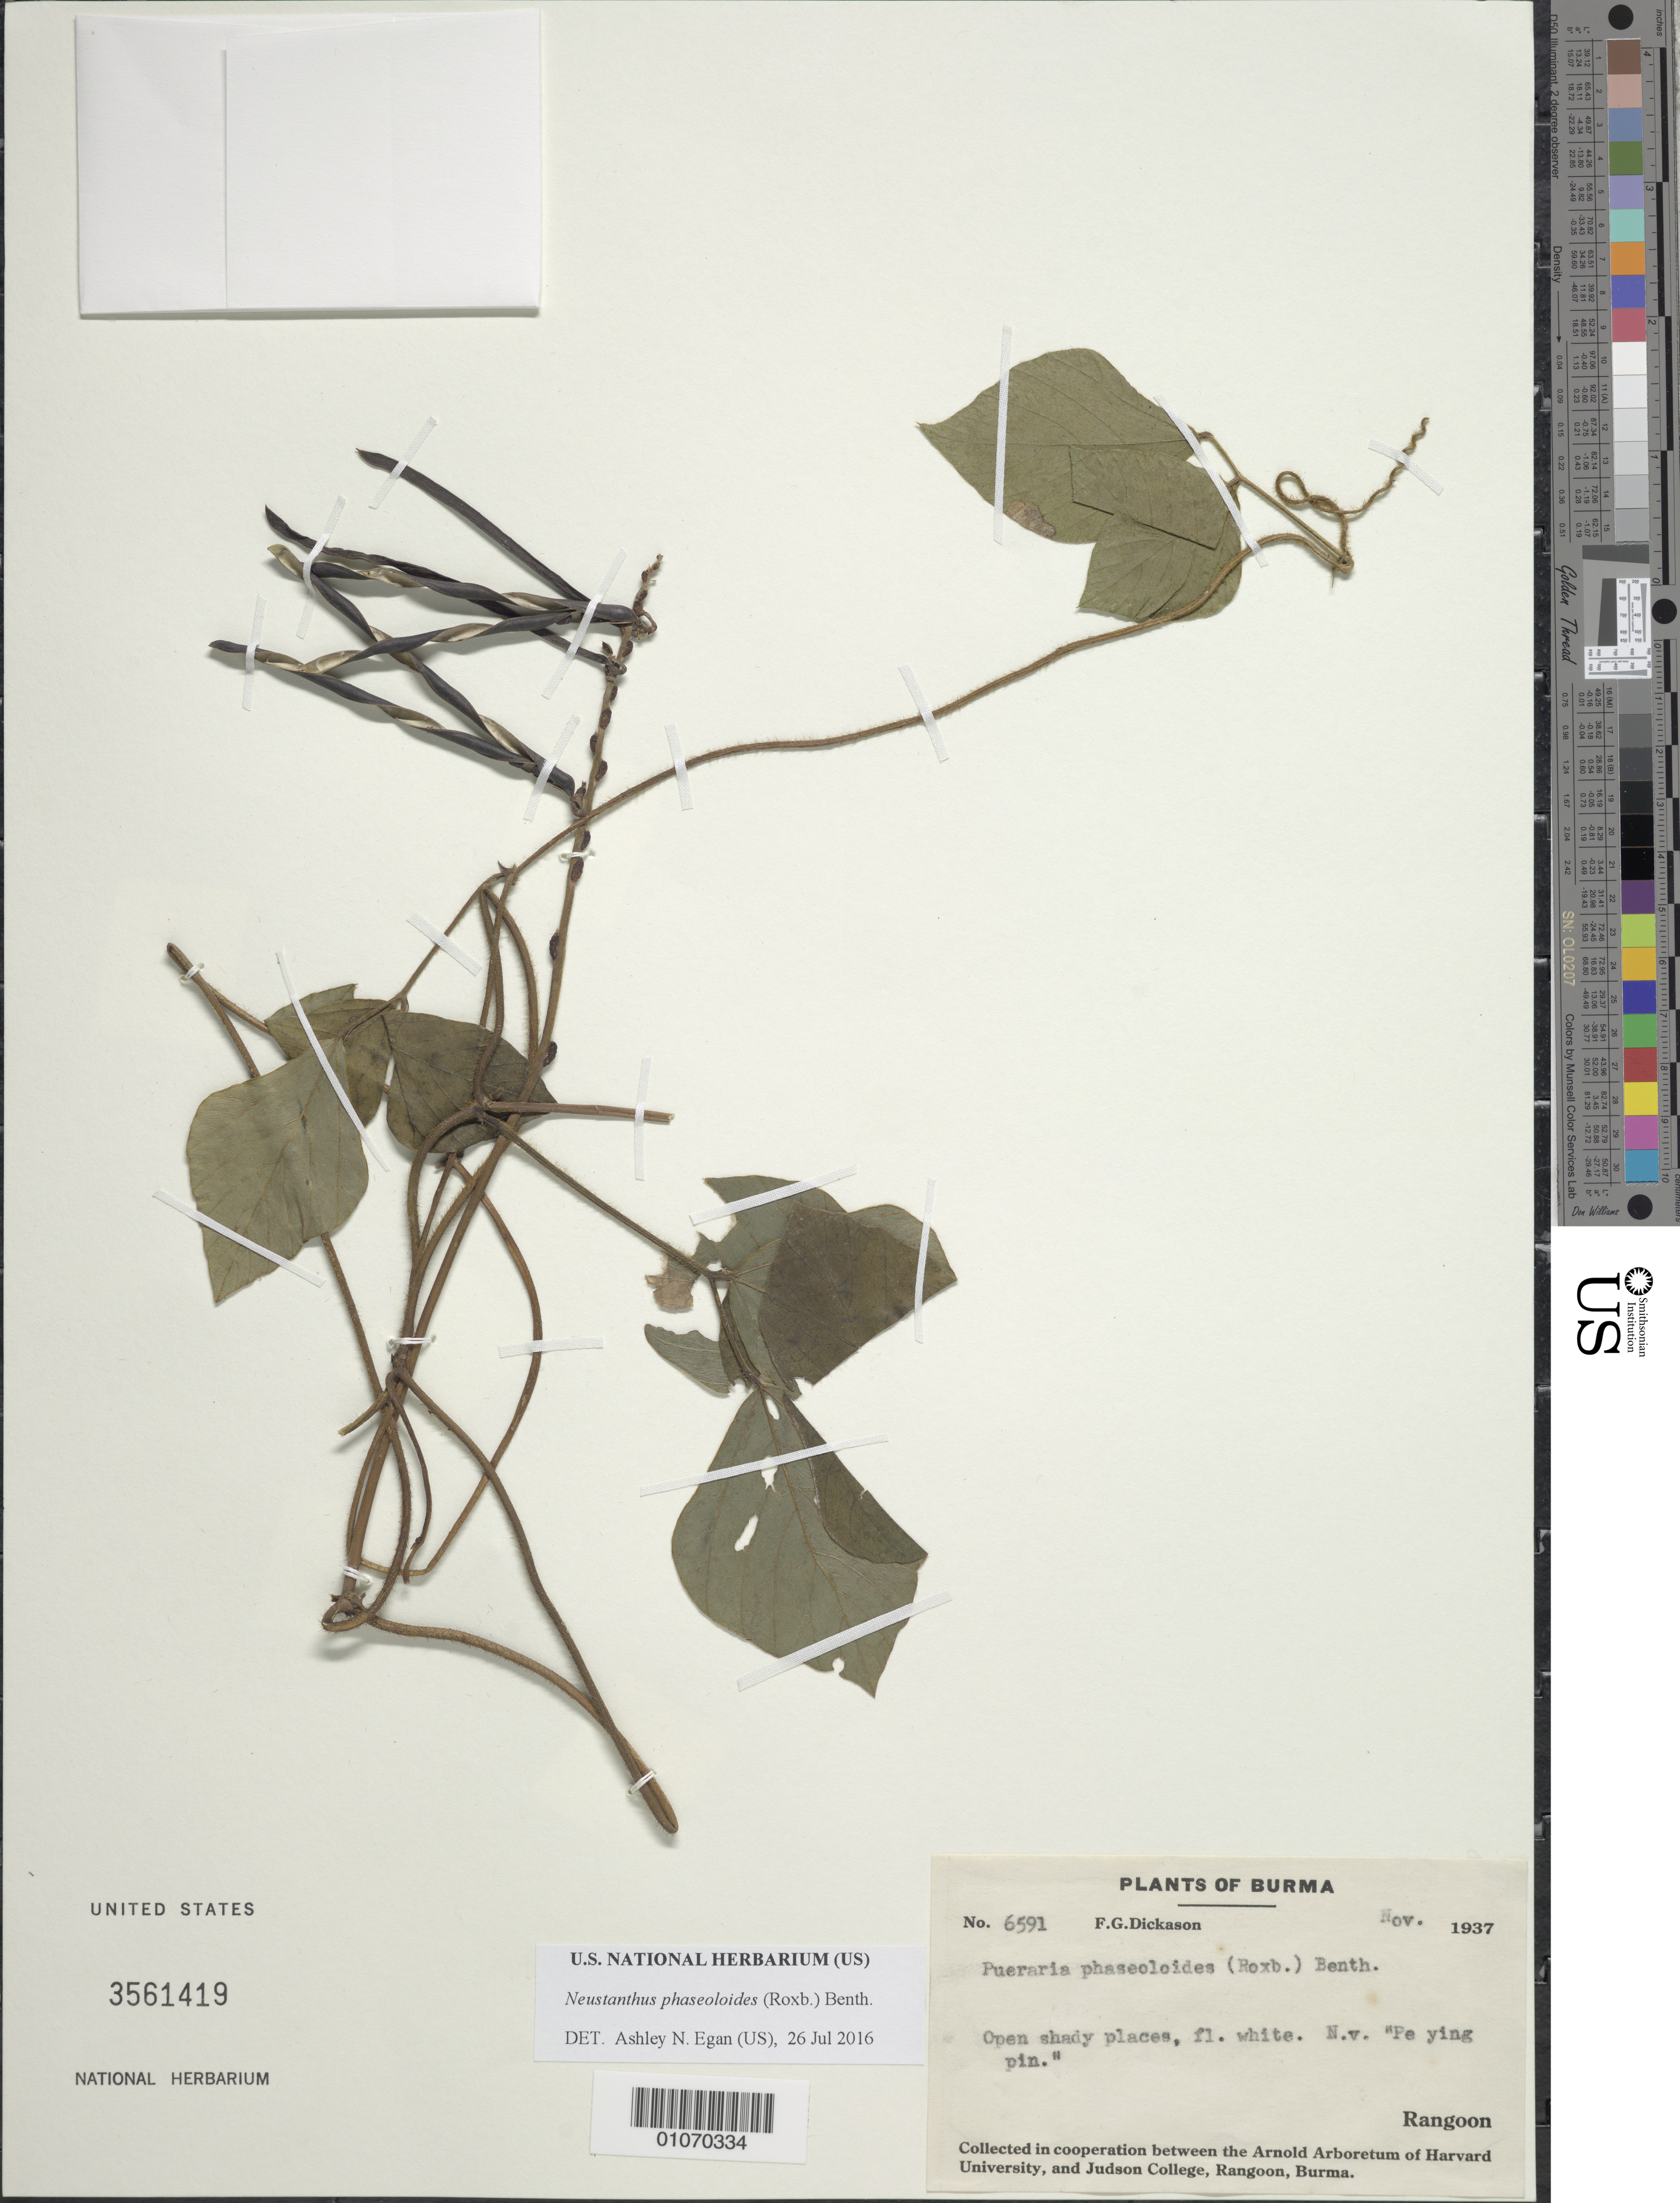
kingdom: Plantae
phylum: Tracheophyta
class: Magnoliopsida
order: Fabales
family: Fabaceae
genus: Neustanthus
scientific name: Neustanthus phaseoloides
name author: (Roxb.) Benth.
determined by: Egan, Ashley N., (US), Smithsonian Institution - National Museum of Natural History (UNITED STATES)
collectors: F. Dickason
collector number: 6591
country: Myanmar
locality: Rangoon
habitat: open shady places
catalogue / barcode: US 3561419